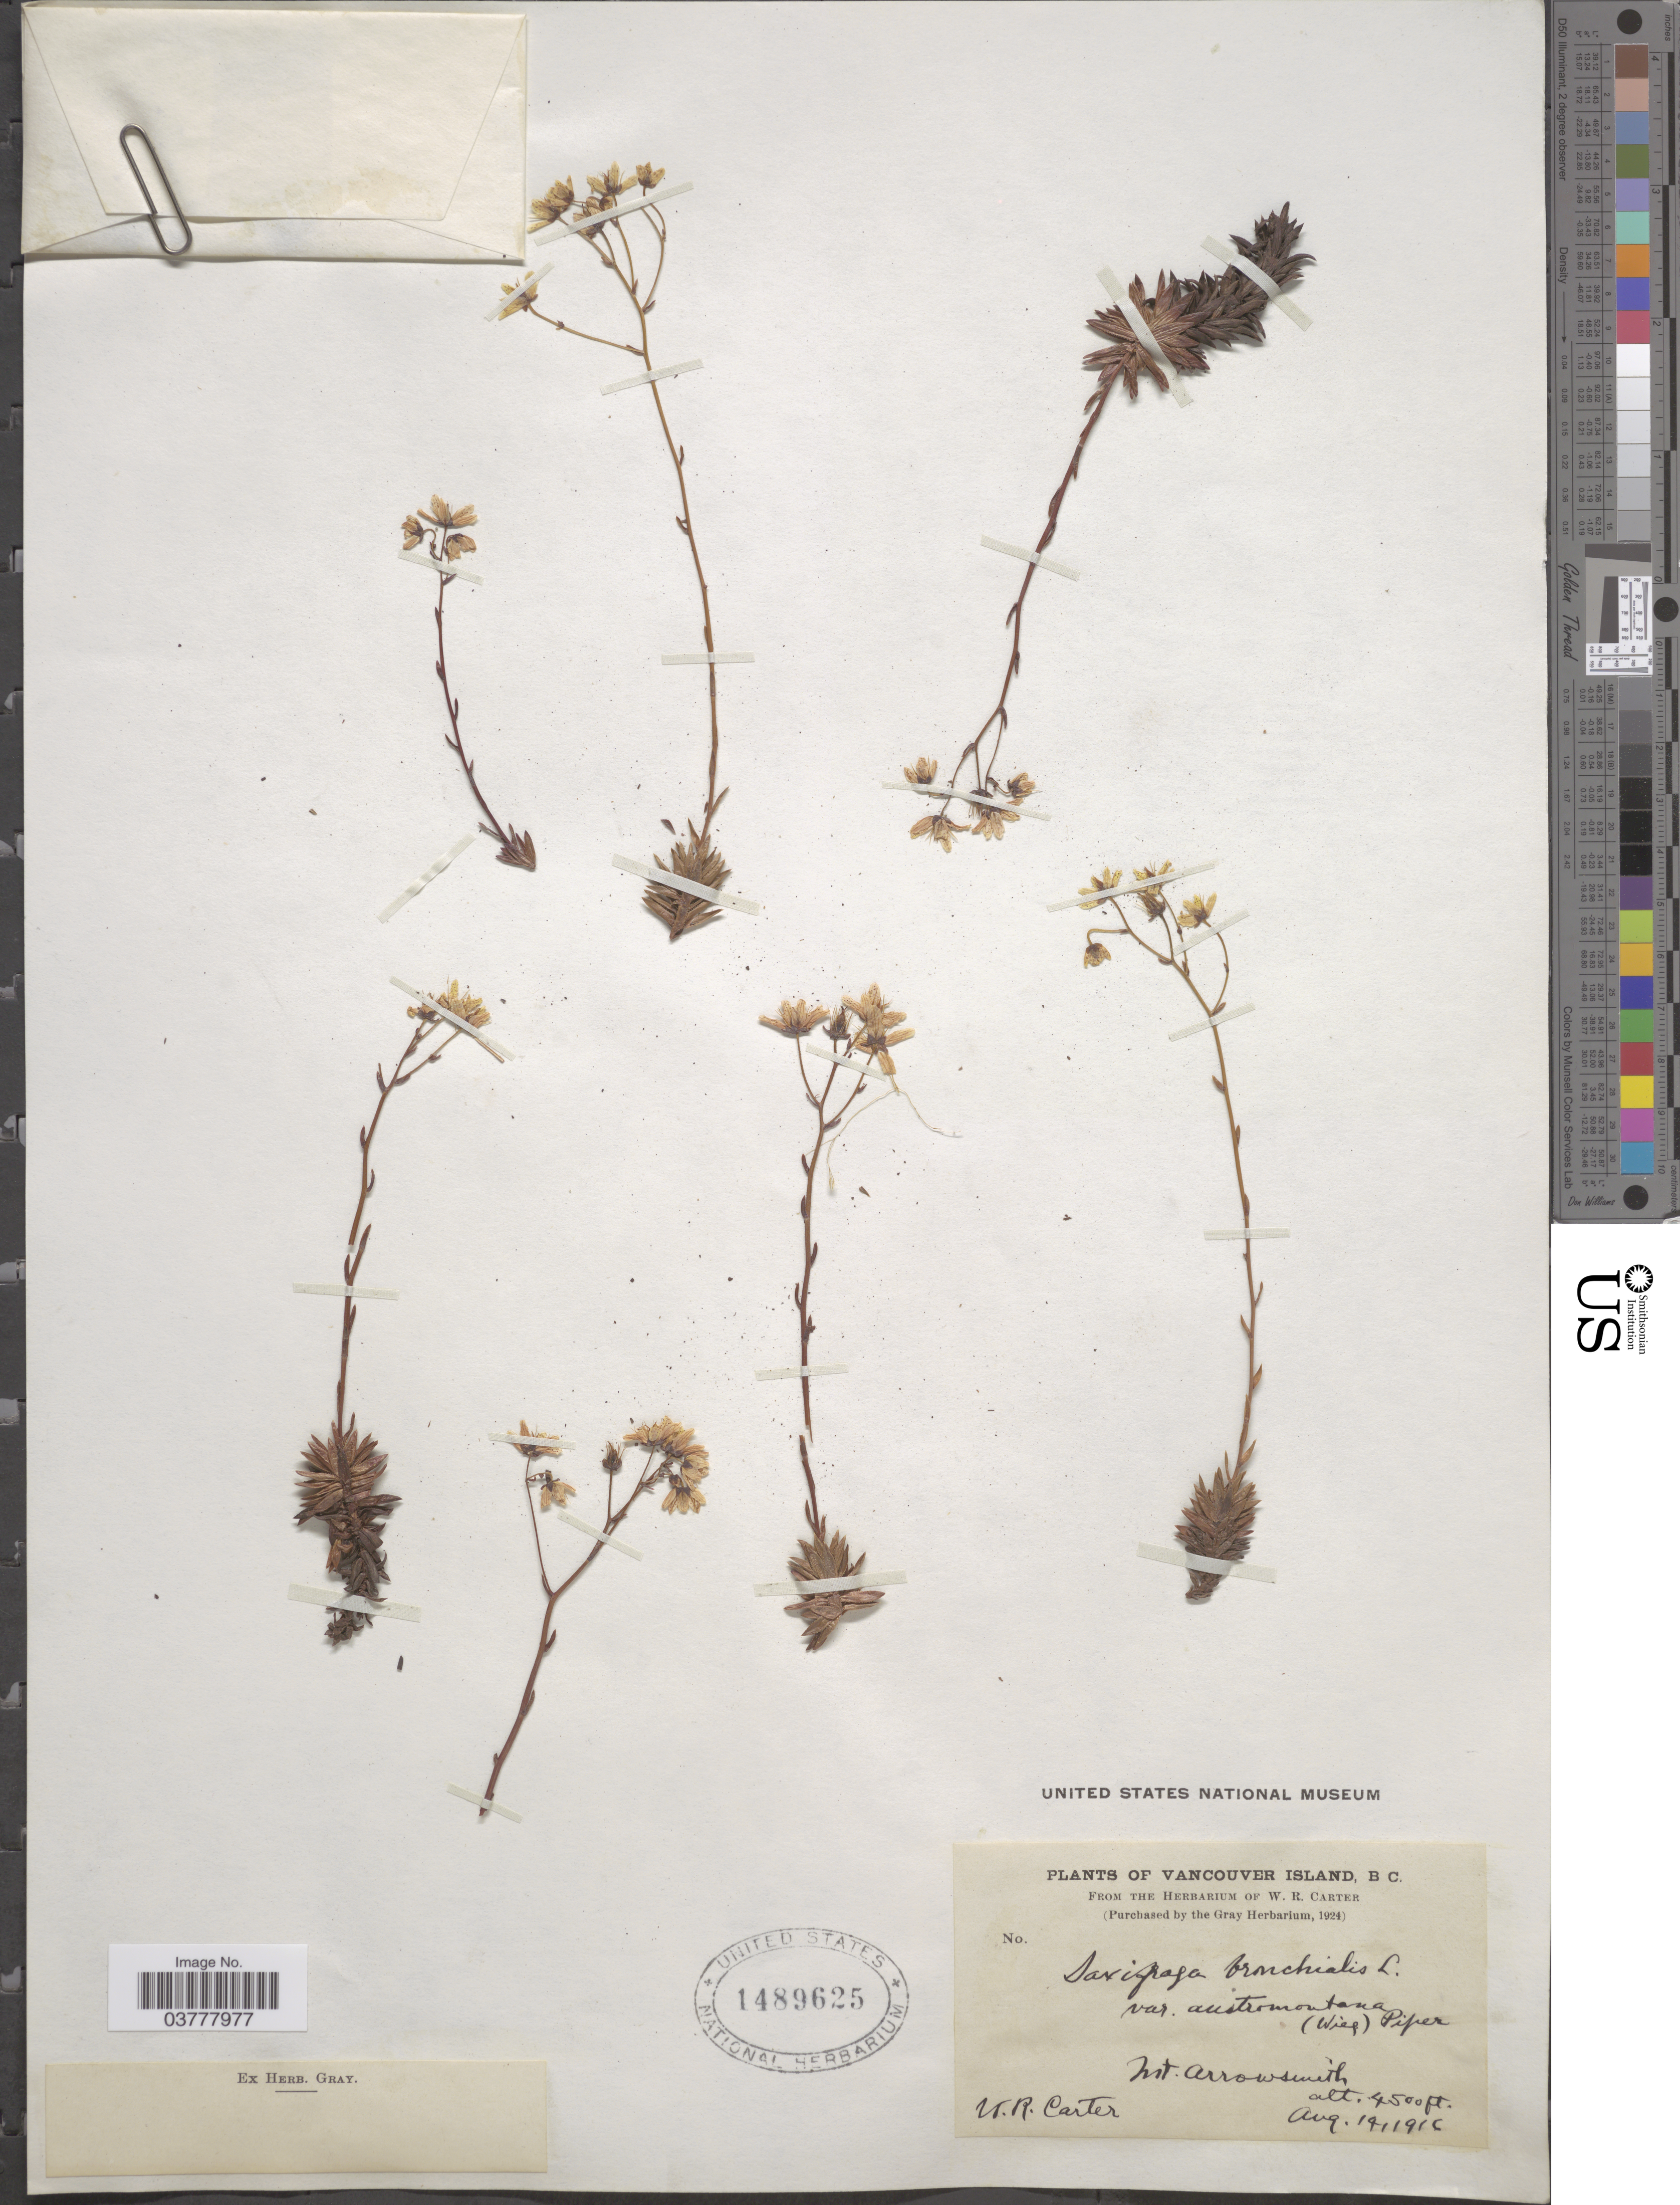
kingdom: Plantae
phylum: Tracheophyta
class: Magnoliopsida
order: Saxifragales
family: Saxifragaceae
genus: Saxifraga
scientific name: Saxifraga bronchialis subsp. austromontana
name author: (Wiegand) Piper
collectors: W. R. Carter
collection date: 1916-08-14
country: Canada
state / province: British Columbia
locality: Vancouver Island. Mt. Arrowsmith.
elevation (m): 1372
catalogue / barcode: US 1489625